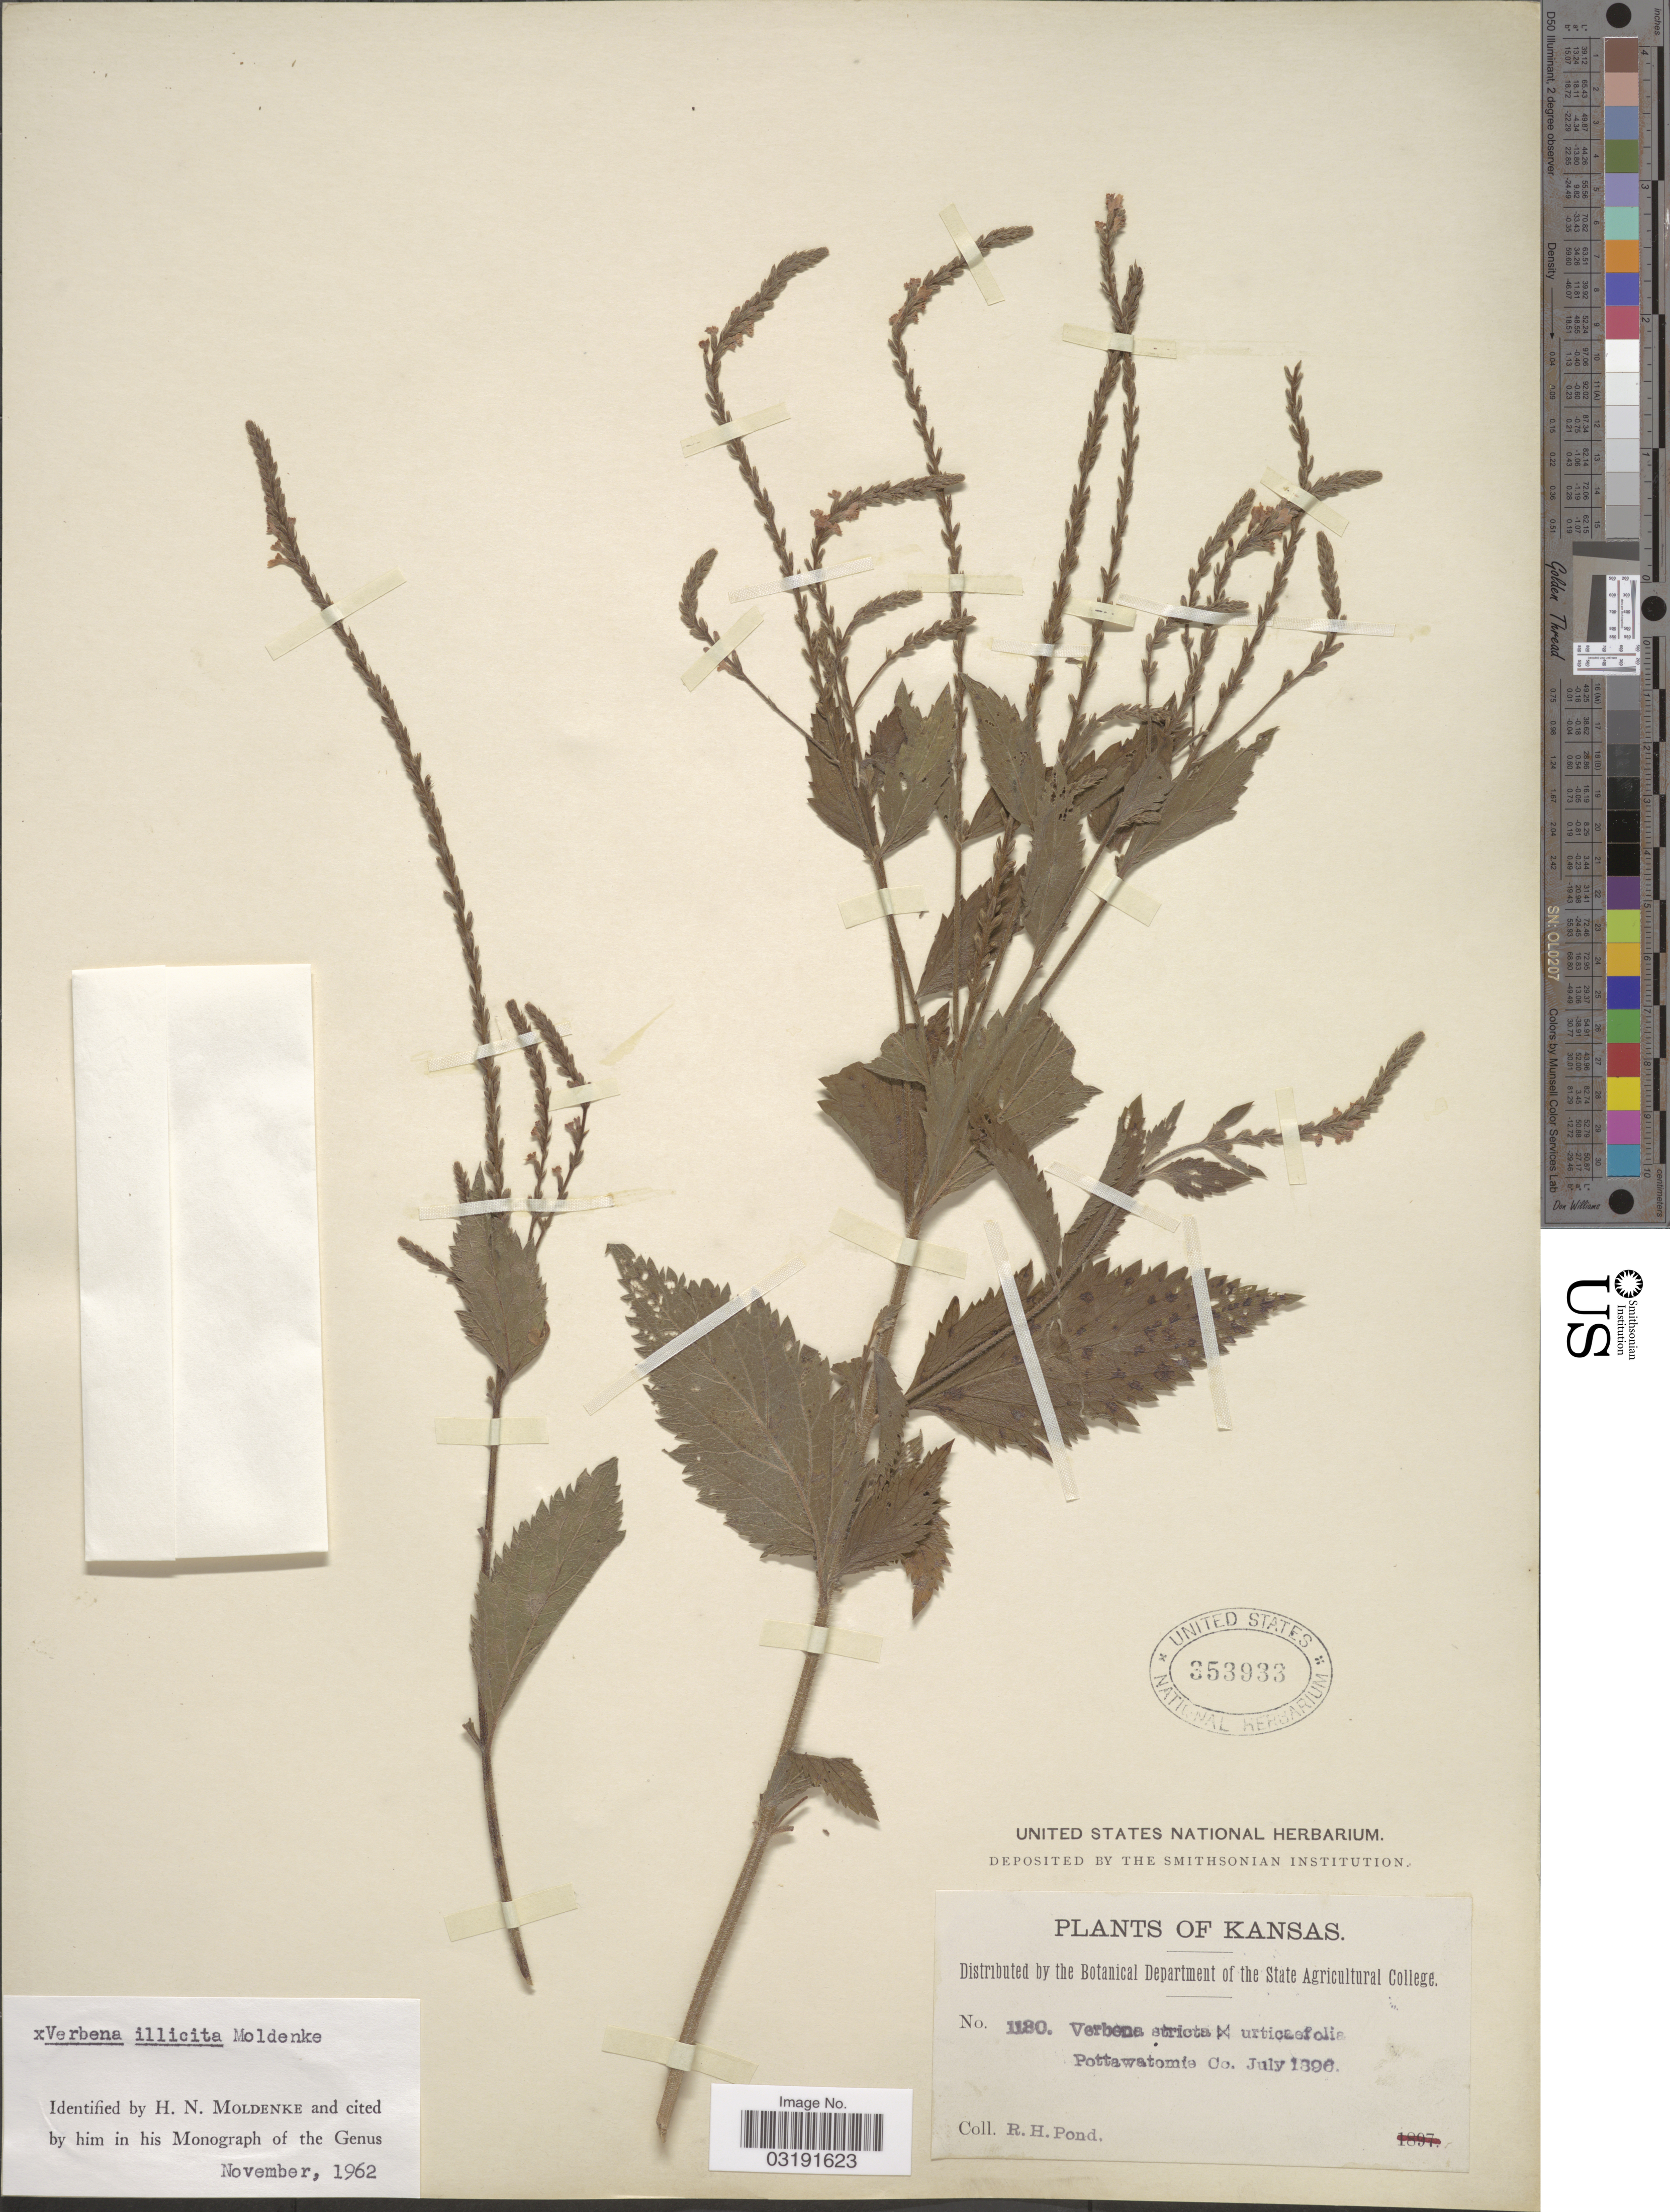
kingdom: Plantae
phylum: Tracheophyta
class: Magnoliopsida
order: Lamiales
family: Verbenaceae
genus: Verbena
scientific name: Verbena x illicita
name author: Moldenke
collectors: R. Pond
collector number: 1180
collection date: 1896-07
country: United States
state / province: Kansas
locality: Pottawatomie Co.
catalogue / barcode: US 353933